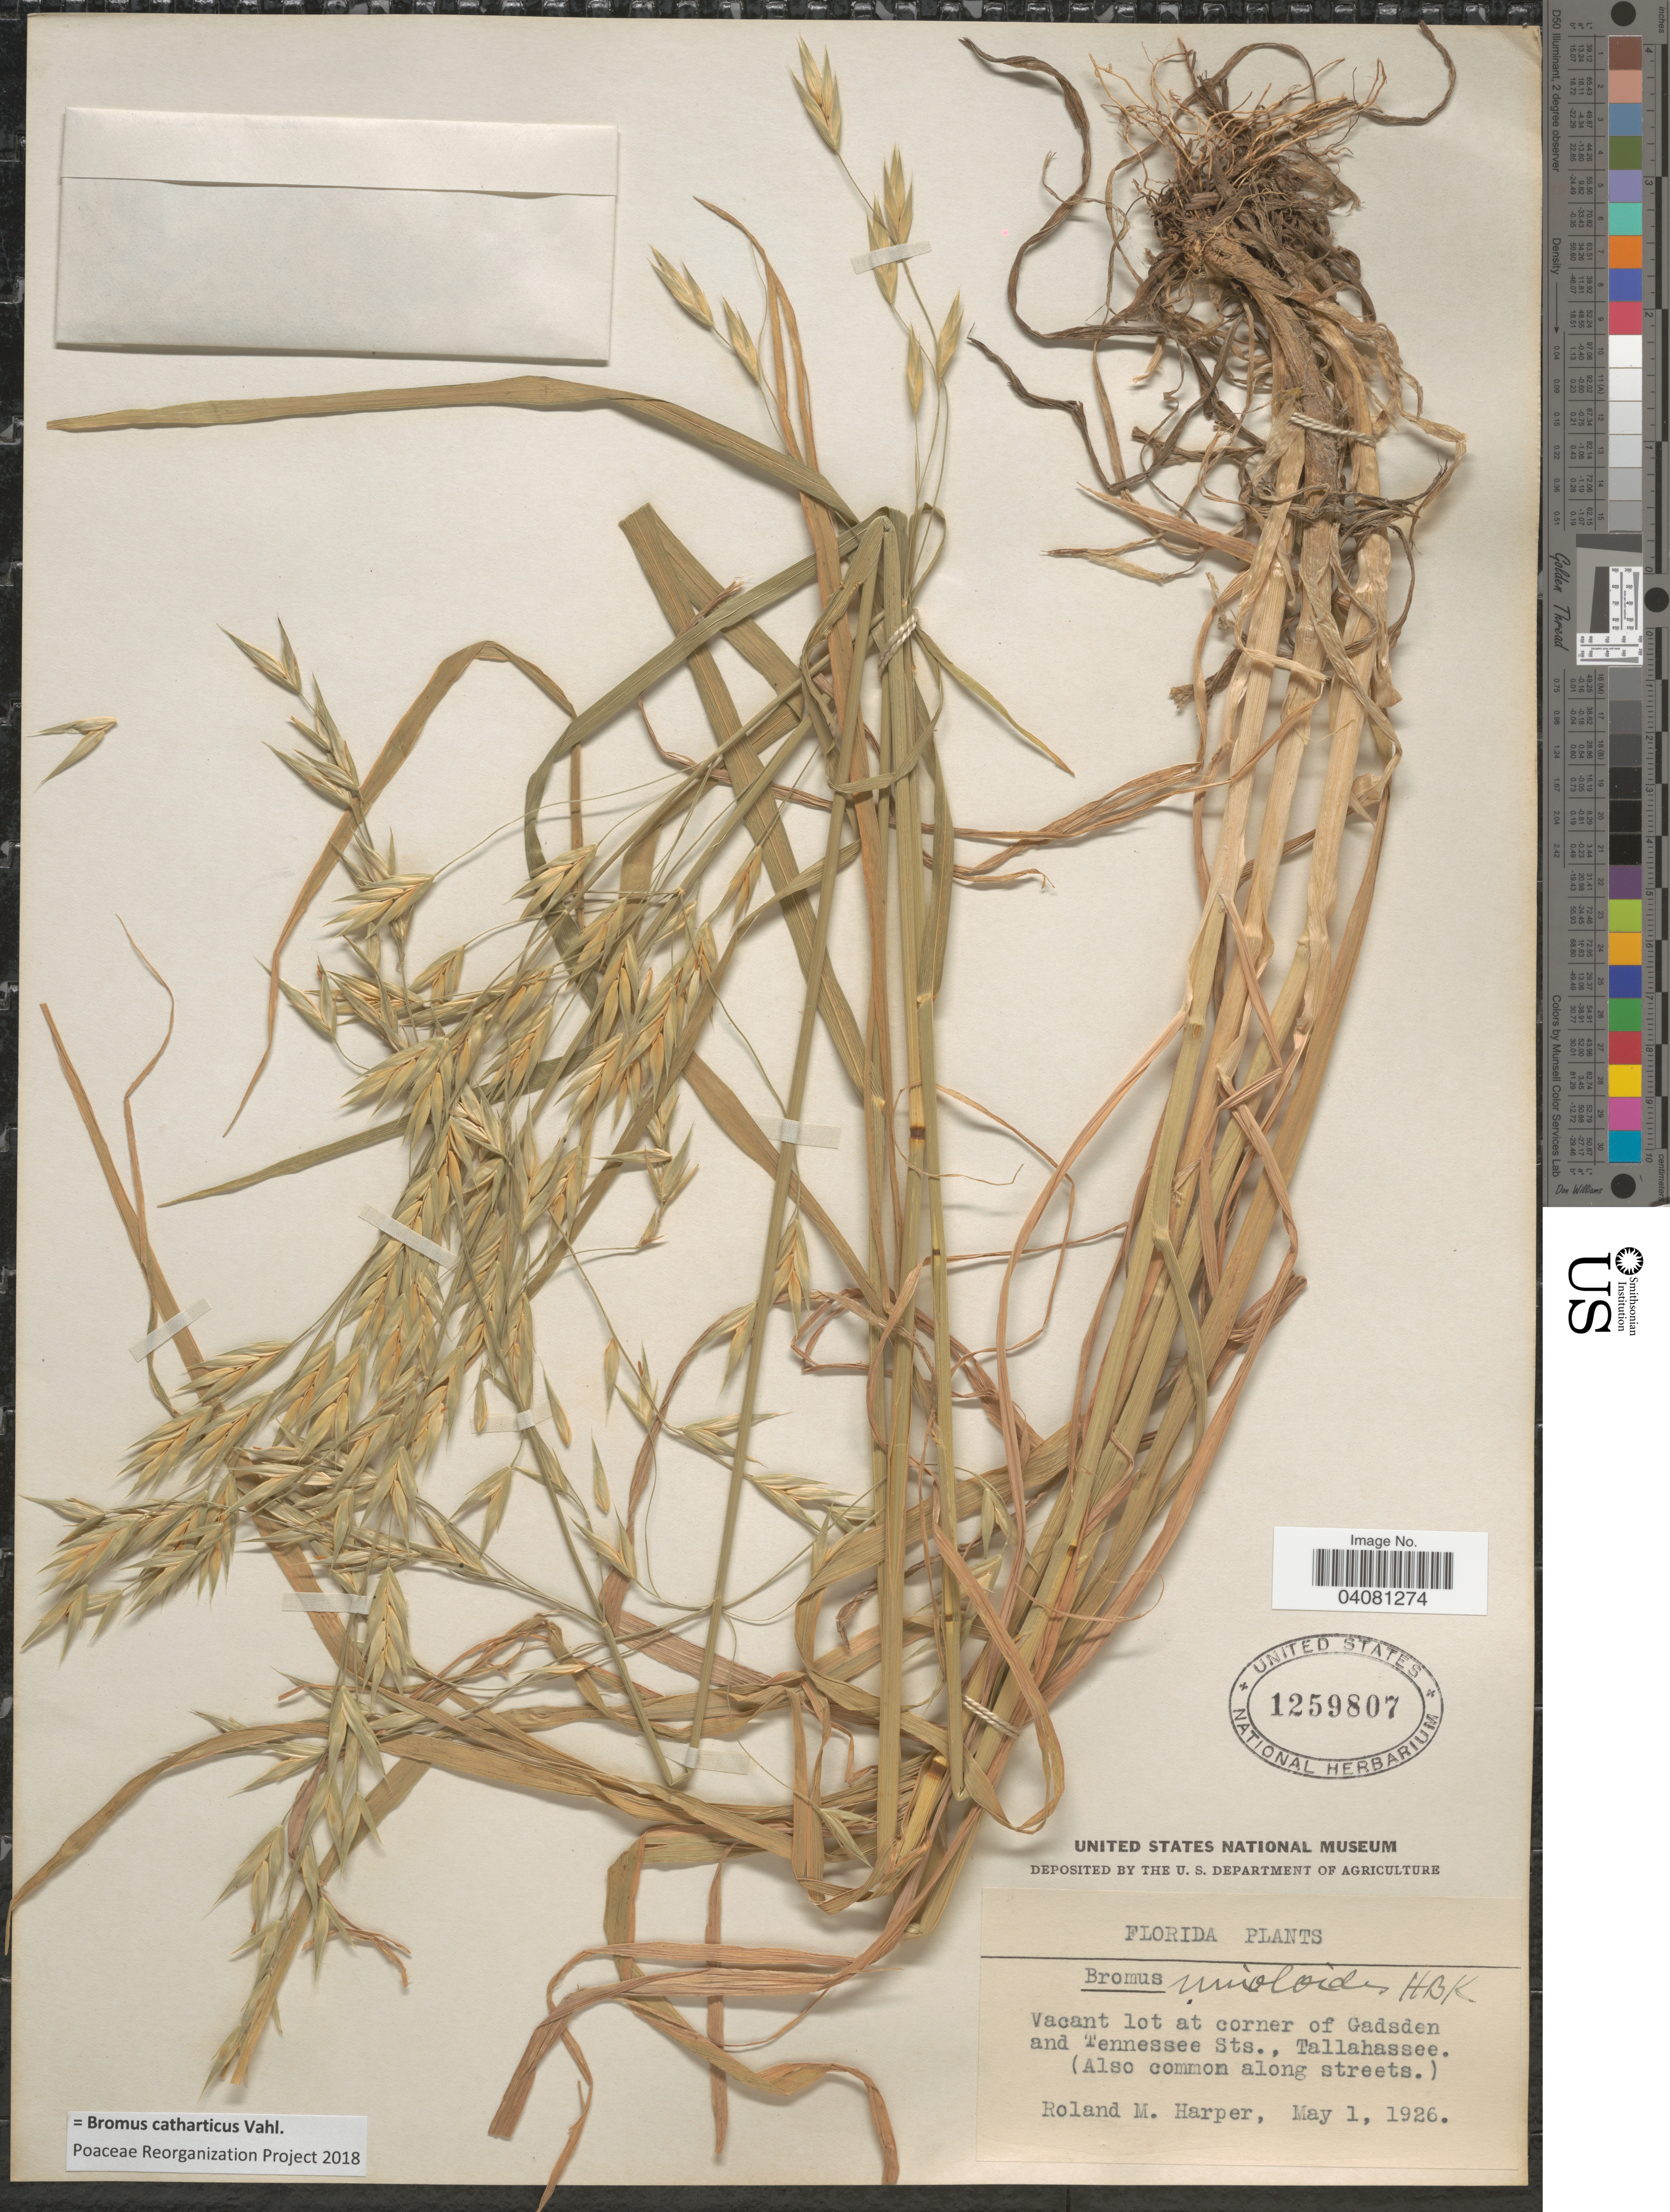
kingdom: Plantae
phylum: Tracheophyta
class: Liliopsida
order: Poales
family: Poaceae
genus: Bromus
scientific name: Bromus catharticus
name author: Vahl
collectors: R. M. Harper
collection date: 1926-05-01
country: United States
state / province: Florida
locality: Vacant lot at corner of Gadsden and Tennessee Sts., Tallahassee.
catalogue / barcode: US 1259807